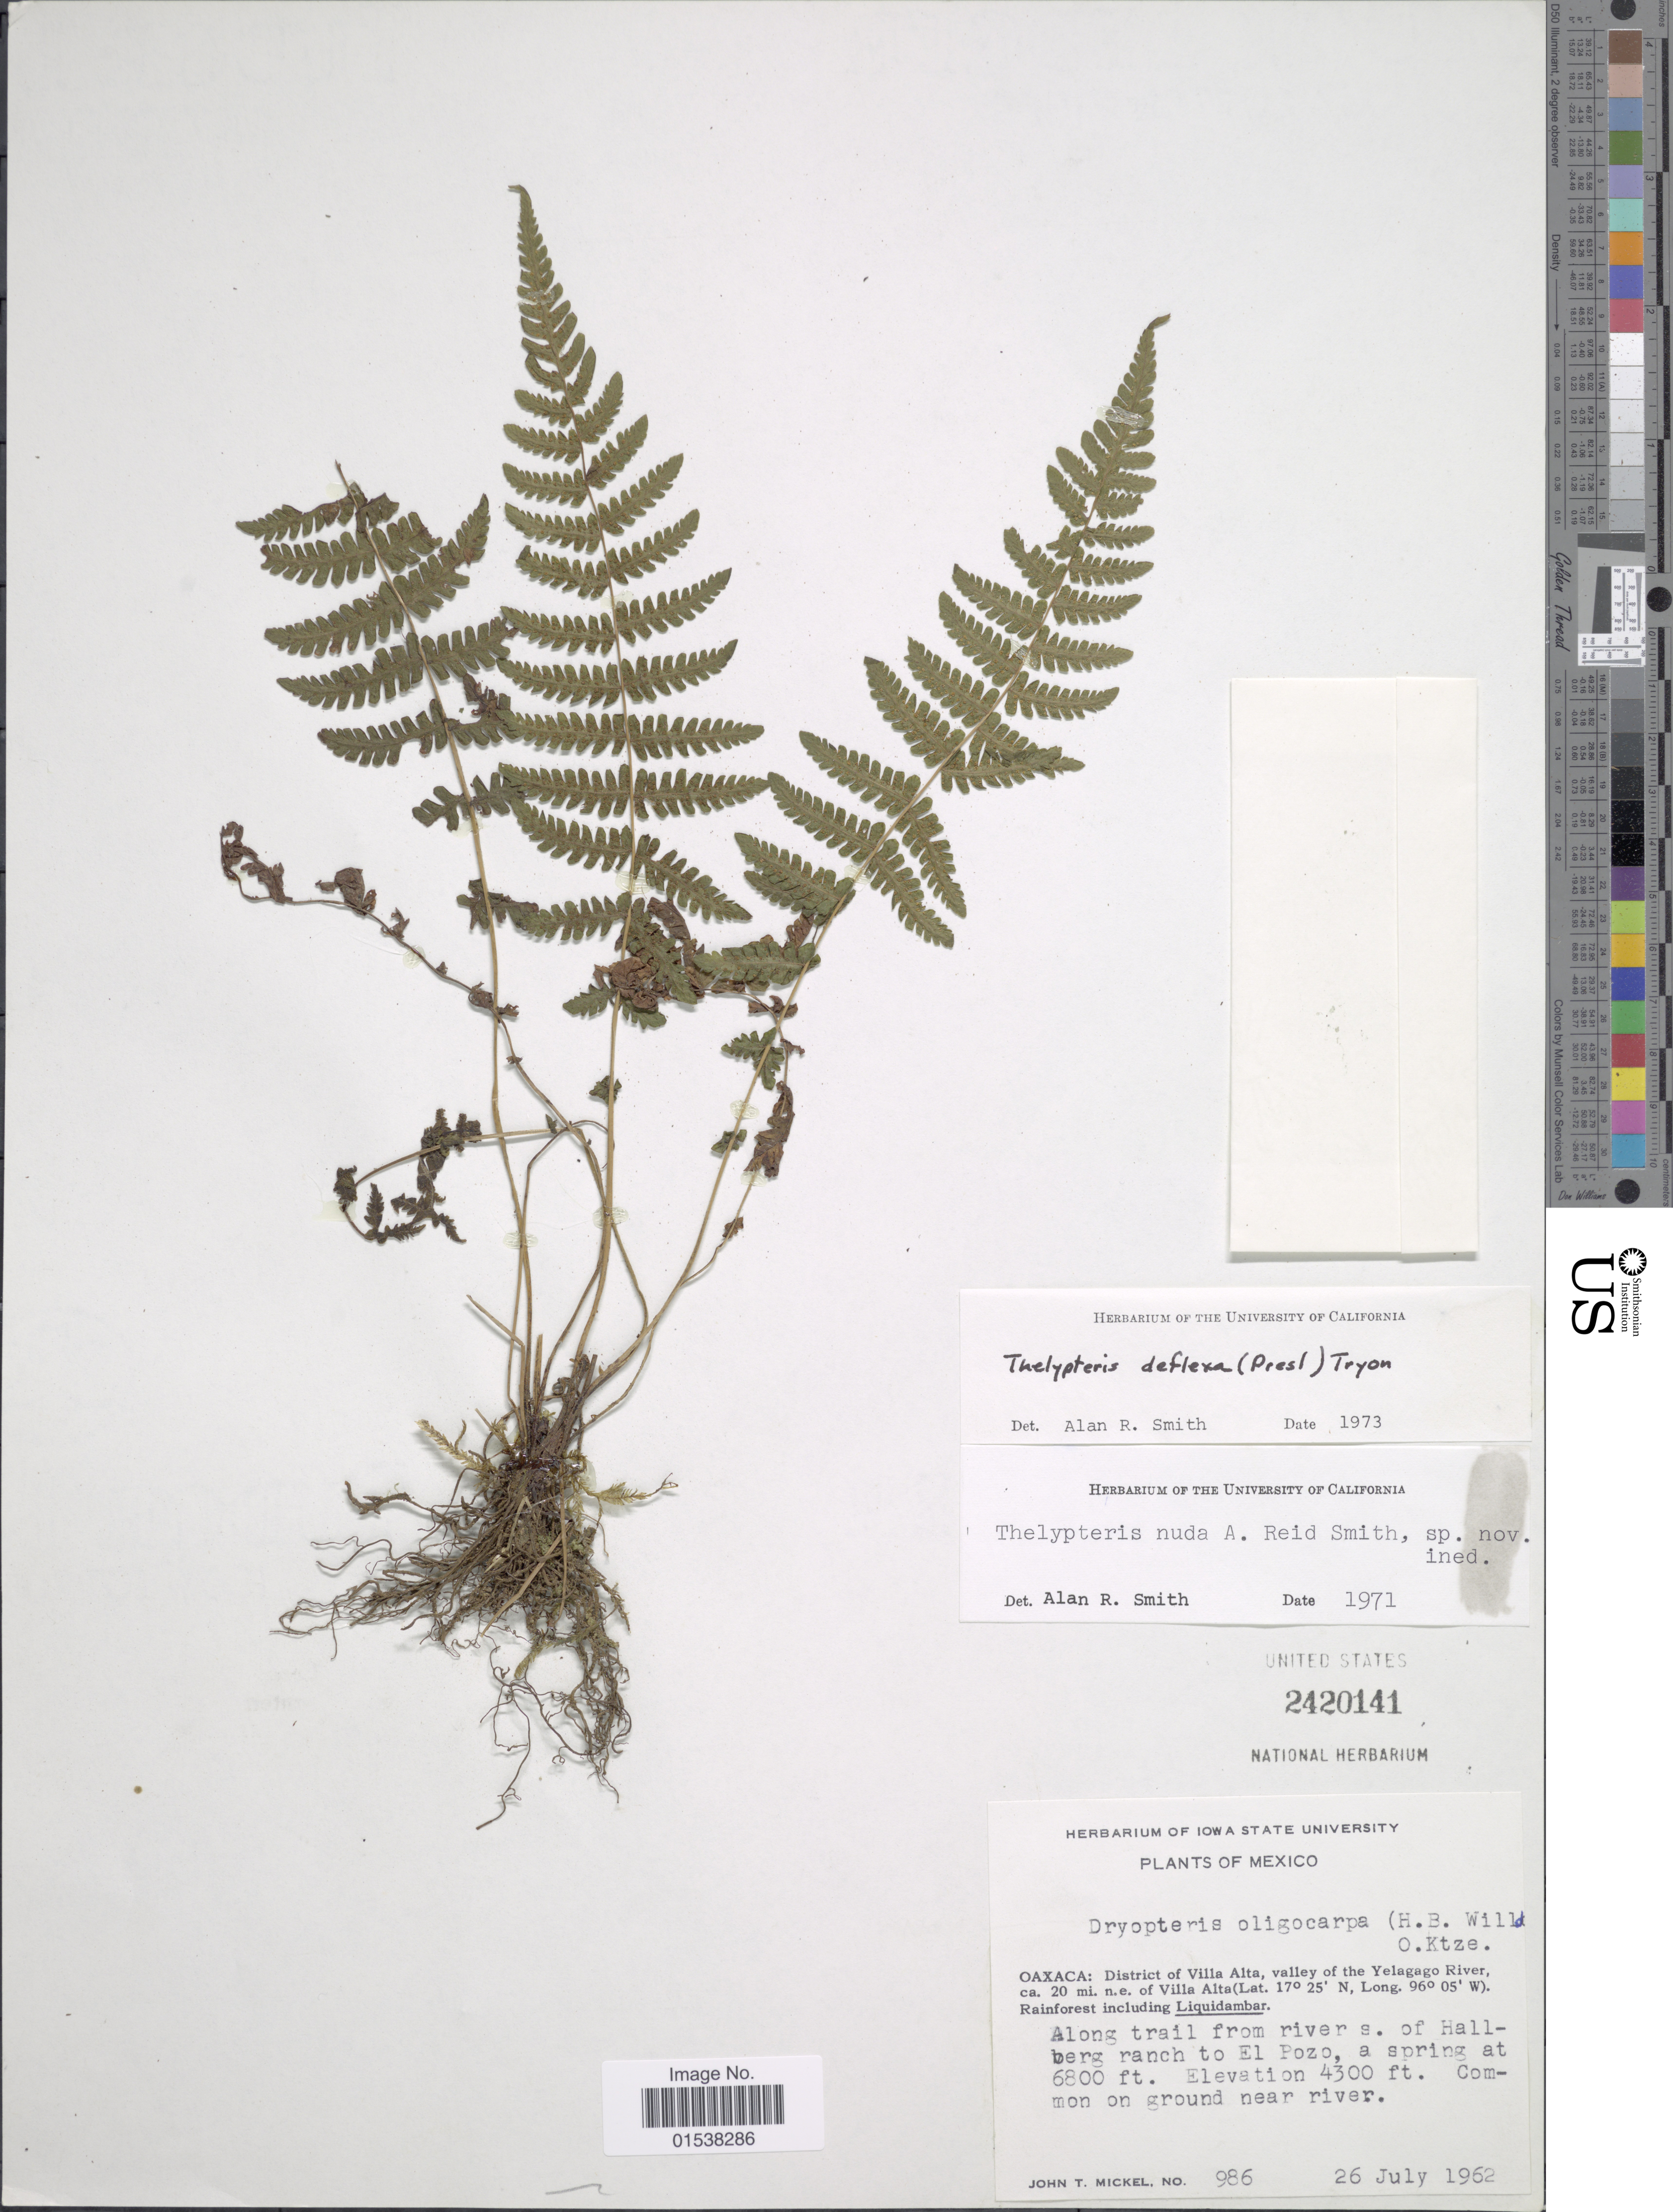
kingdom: Plantae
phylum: Tracheophyta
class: Polypodiopsida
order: Polypodiales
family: Thelypteridaceae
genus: Amauropelta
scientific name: Amauropelta deflexa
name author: (C. Presl) Á. Löve & D. Löve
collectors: J. T. Mickel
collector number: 986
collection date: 1962-07-26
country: Mexico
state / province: Oaxaca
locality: Oaxaca: District of Villa Alta, valley of the Yelagago River, ca. 20 mi. n.e. of Villa Alta, along trail from river s. of Hallberg ranch to El Pozo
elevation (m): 1311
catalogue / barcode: US 2420141